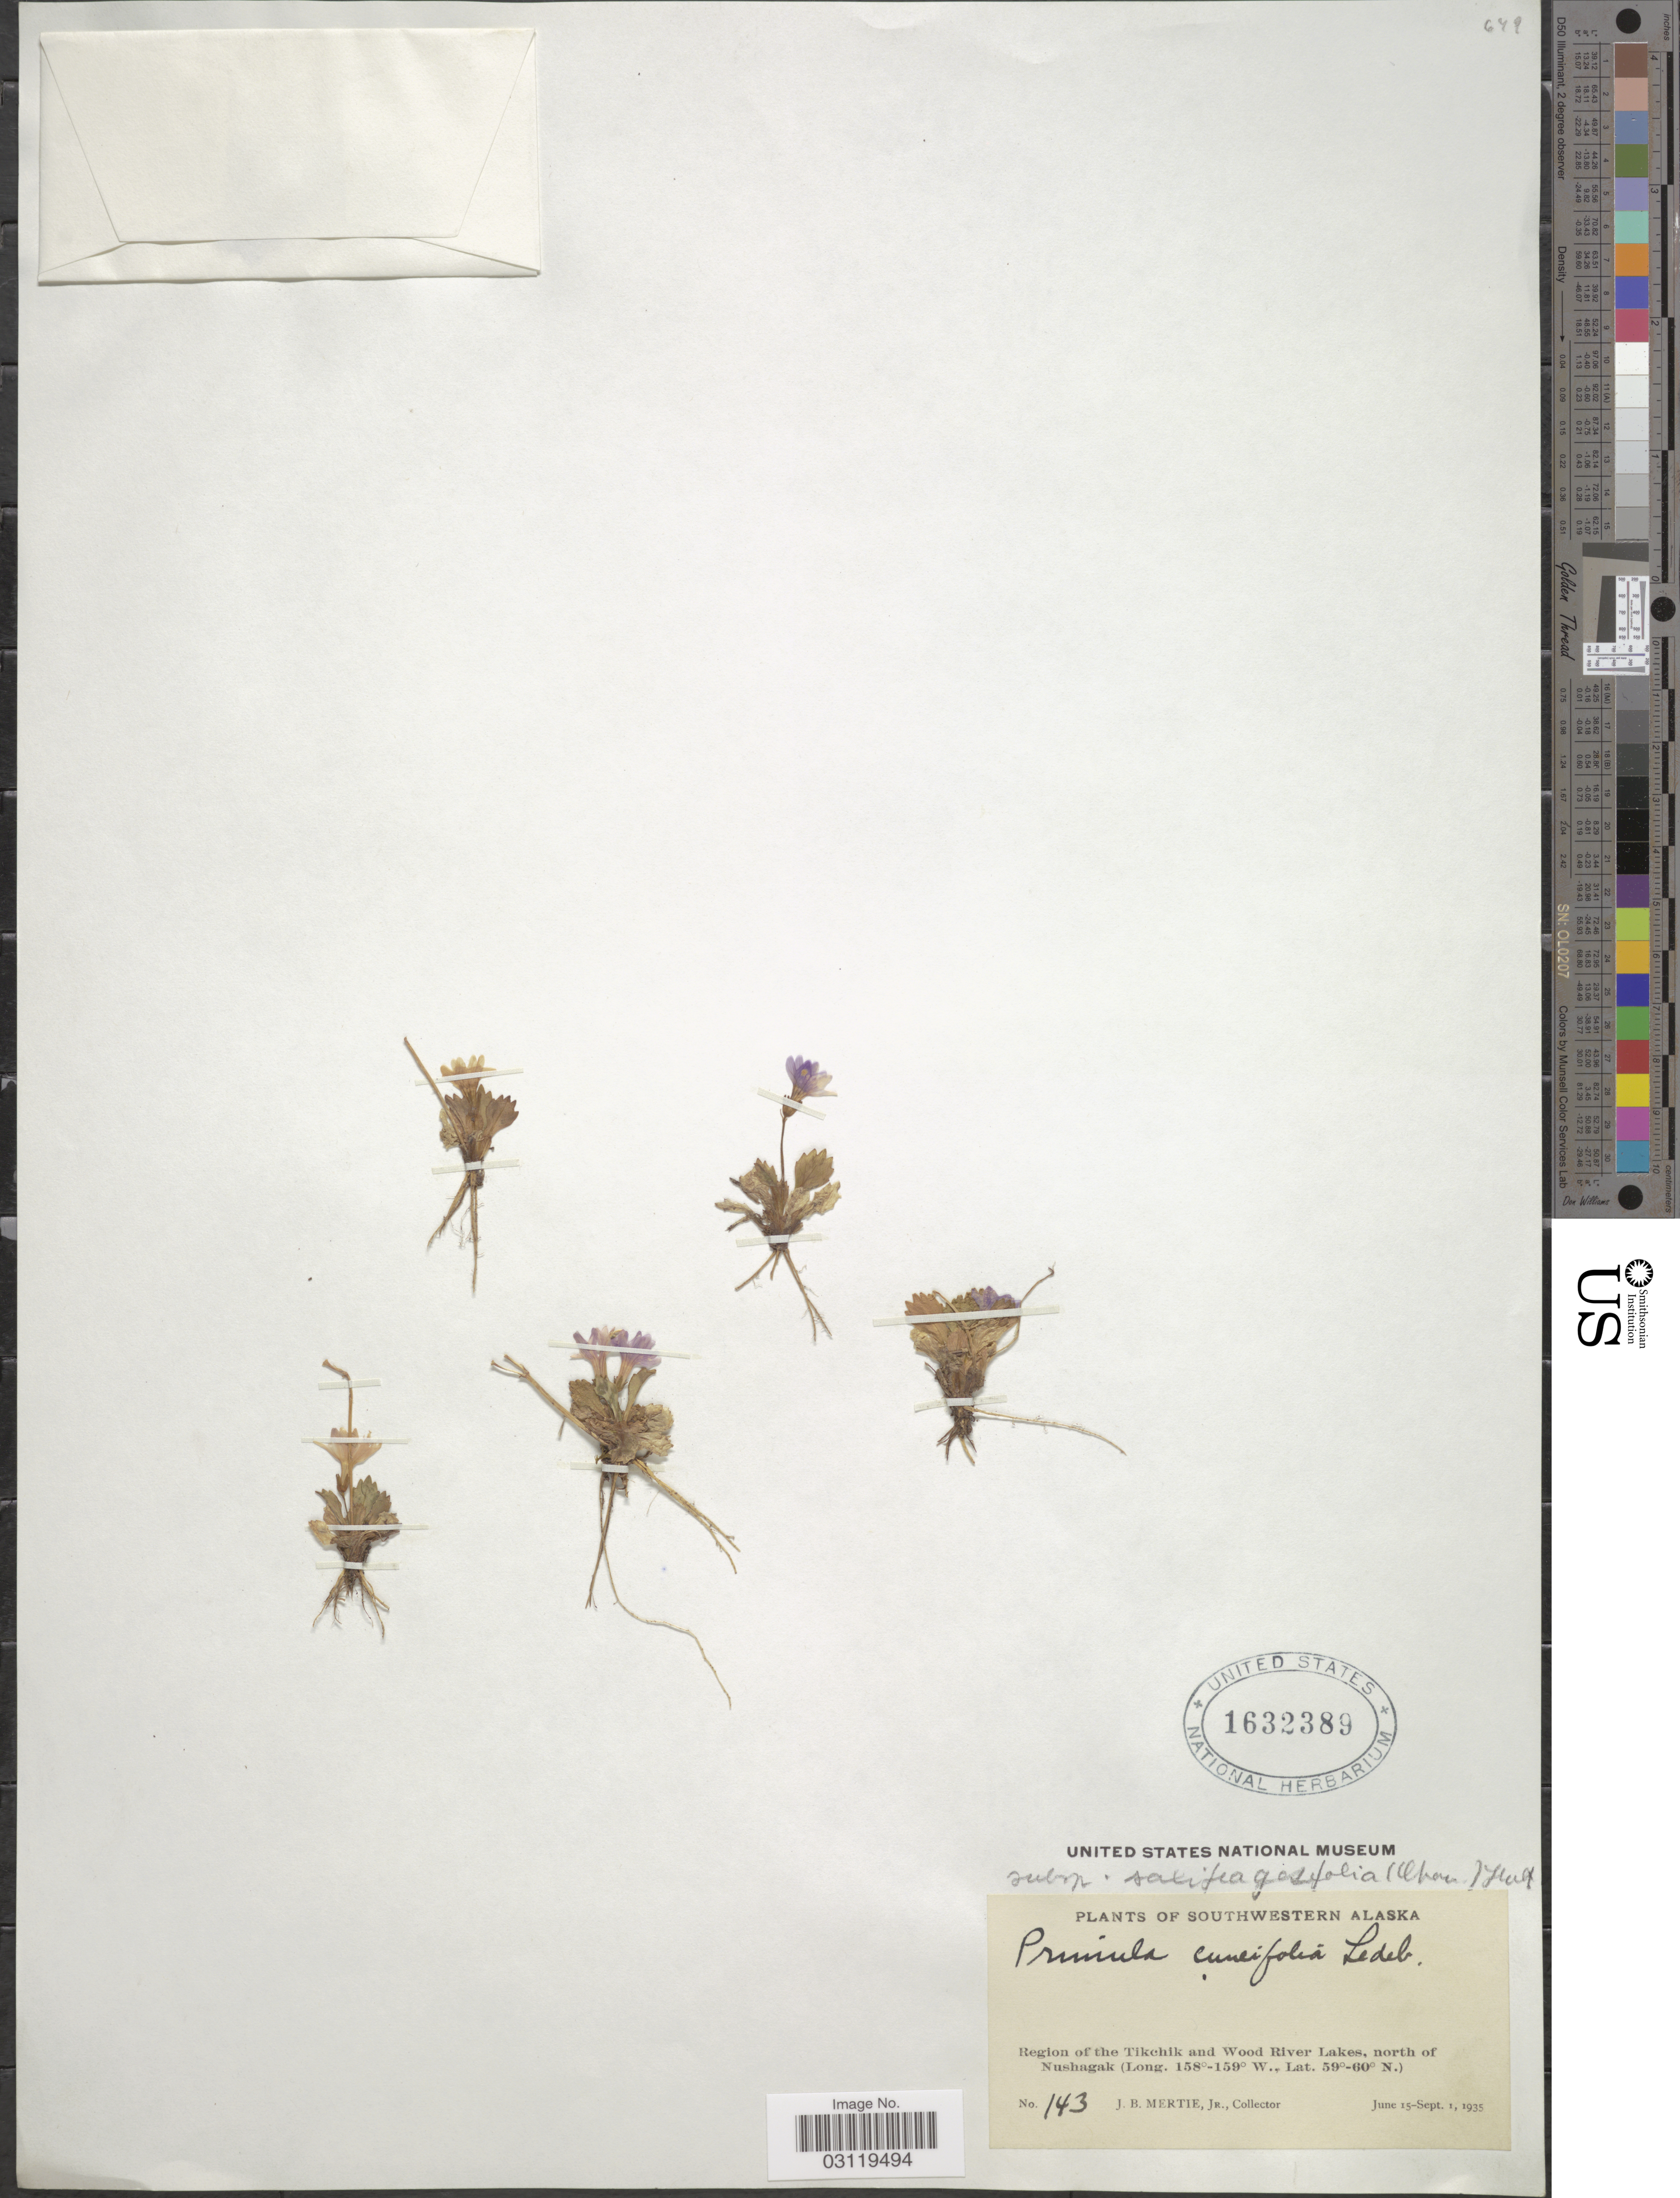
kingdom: Plantae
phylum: Tracheophyta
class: Magnoliopsida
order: Ericales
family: Primulaceae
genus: Primula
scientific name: Primula cuneifolia subsp. saxifragifolia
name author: (Lehm.) W.W. Sm. & Forrest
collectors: J. Mertie Jr.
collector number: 143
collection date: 1935-06-15/1935-09-01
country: United States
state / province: Alaska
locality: Southwestern Alaska. Region of the Tikchik and Wood River Lakes, north of Nushagak.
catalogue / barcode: US 1632389